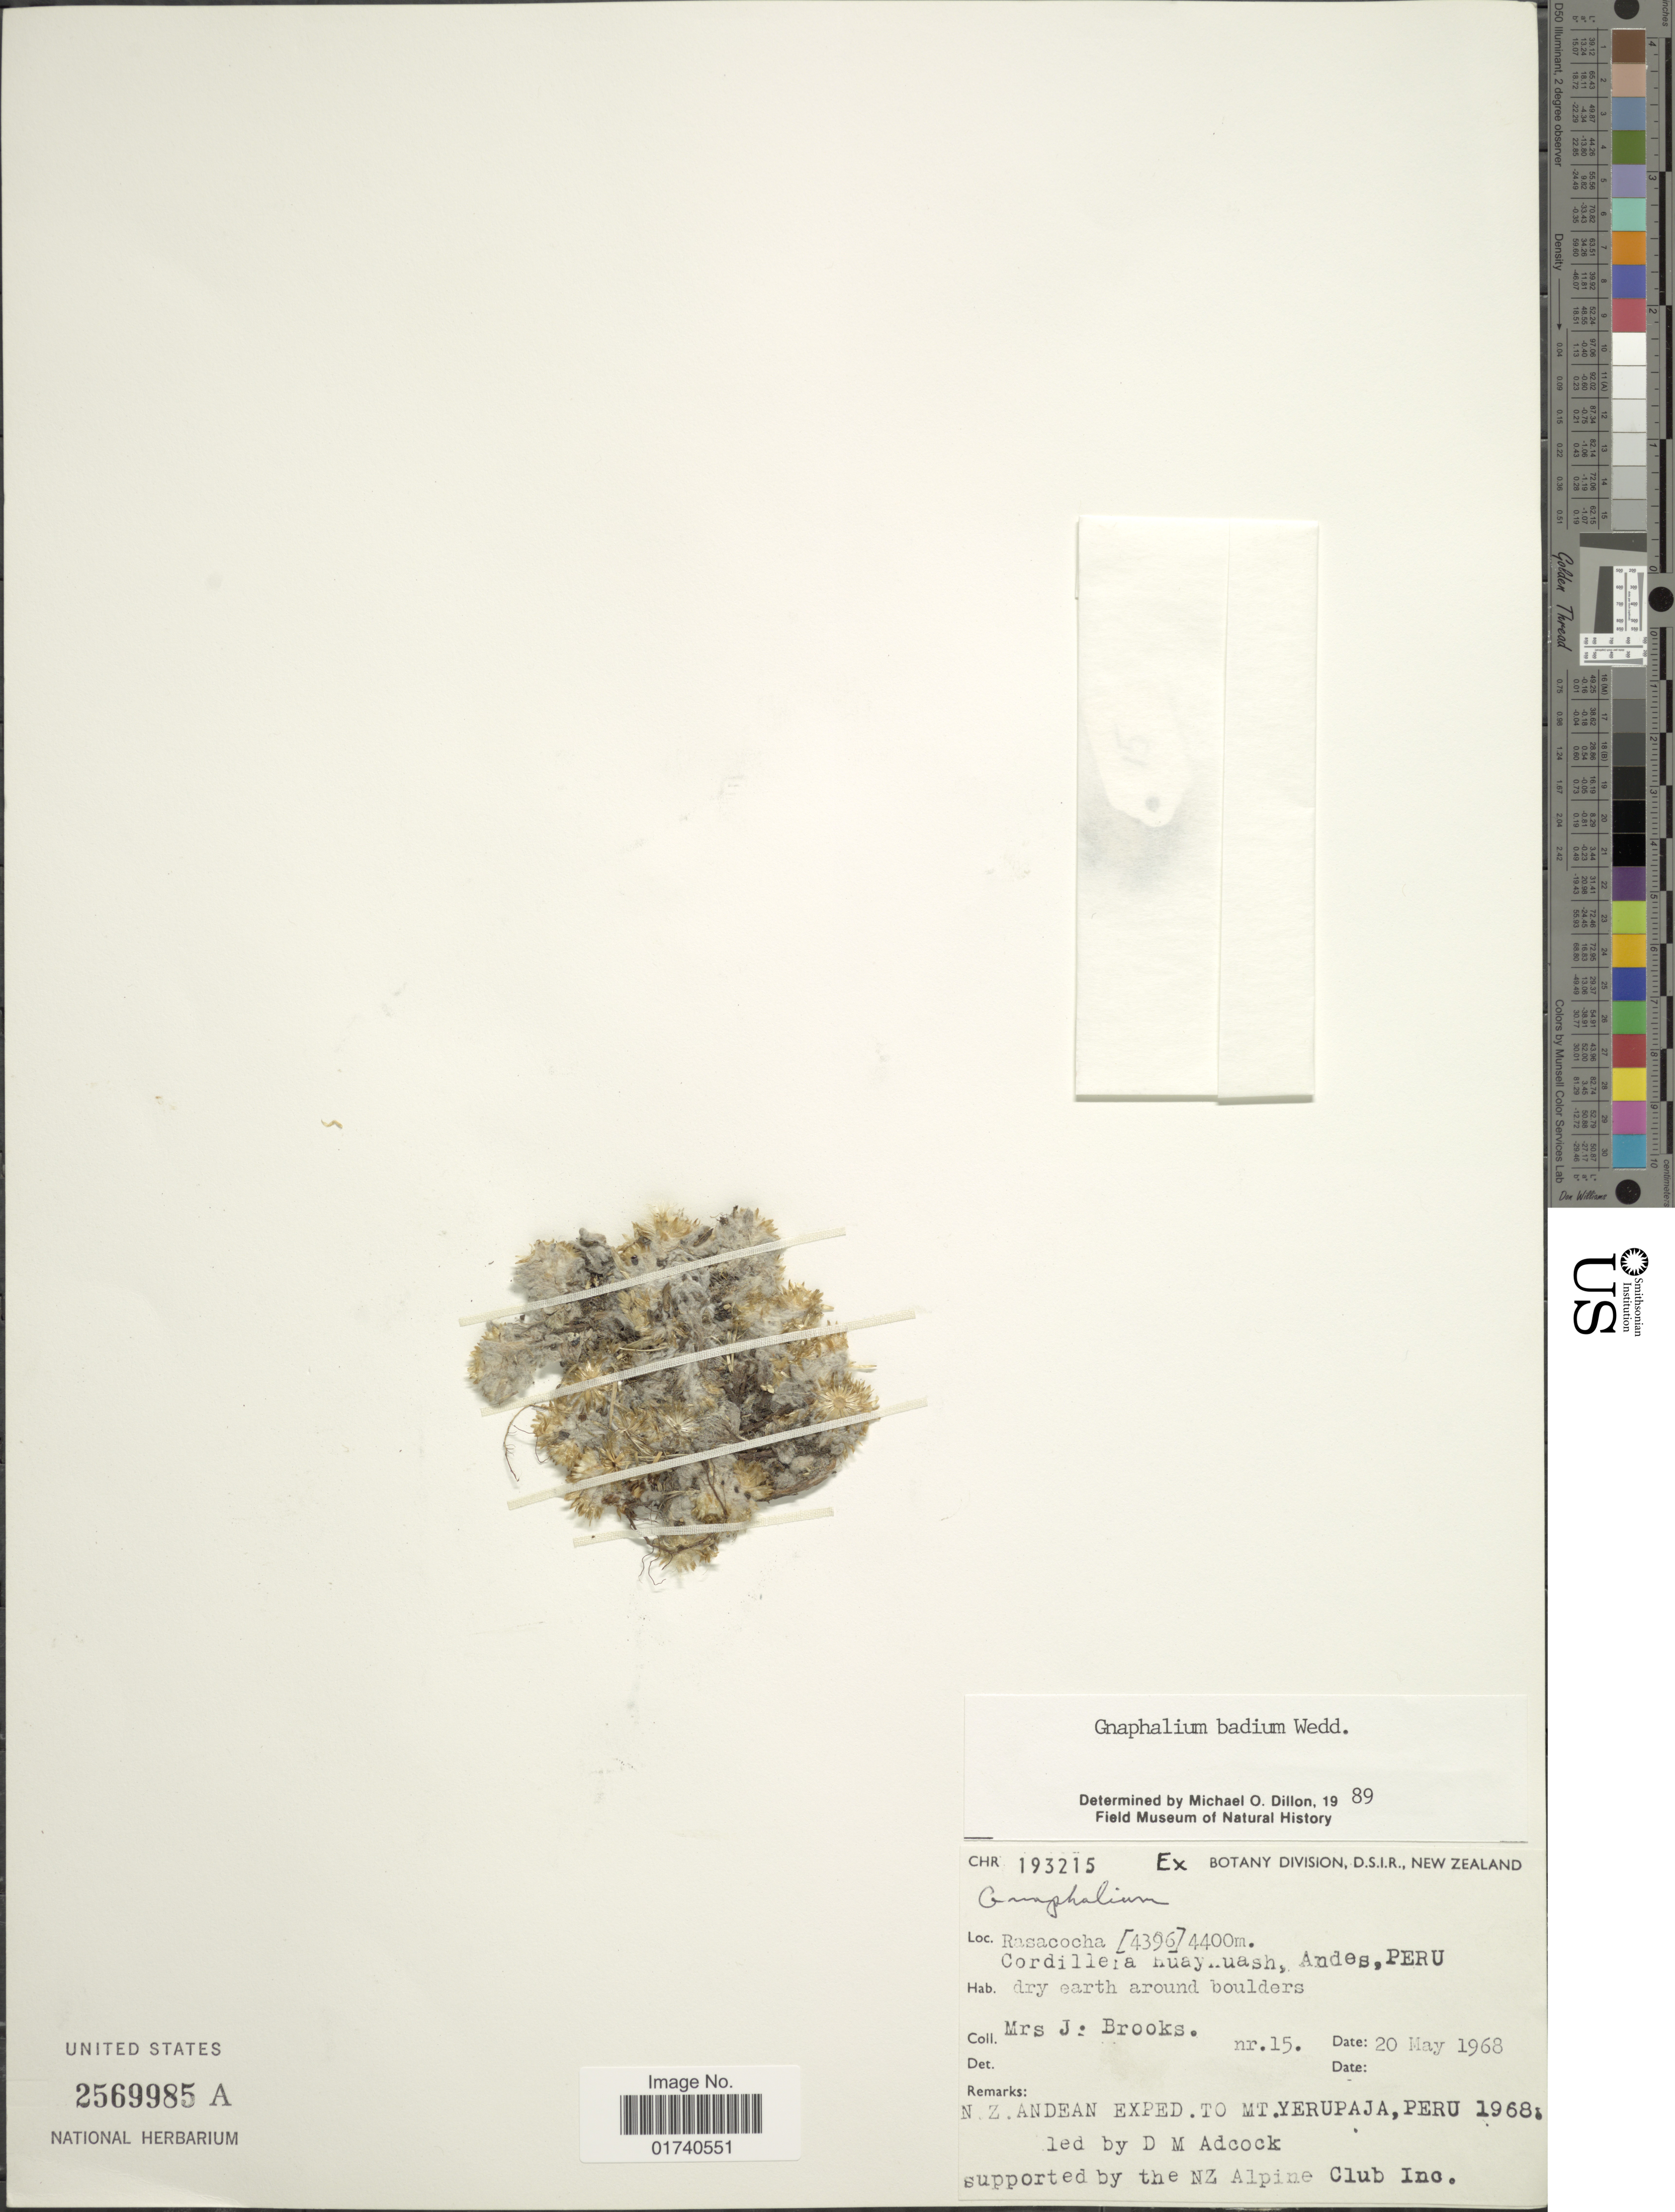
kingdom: Plantae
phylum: Tracheophyta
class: Magnoliopsida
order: Asterales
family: Asteraceae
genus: Pseudognaphalium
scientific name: Pseudognaphalium dombeyanum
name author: (DC.) Anderb.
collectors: J. Brooks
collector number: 15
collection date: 1968-05-20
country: Peru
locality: Rasacocha. Cordillera Huayhuash, Andes.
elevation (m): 4400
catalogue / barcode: US 2569985A